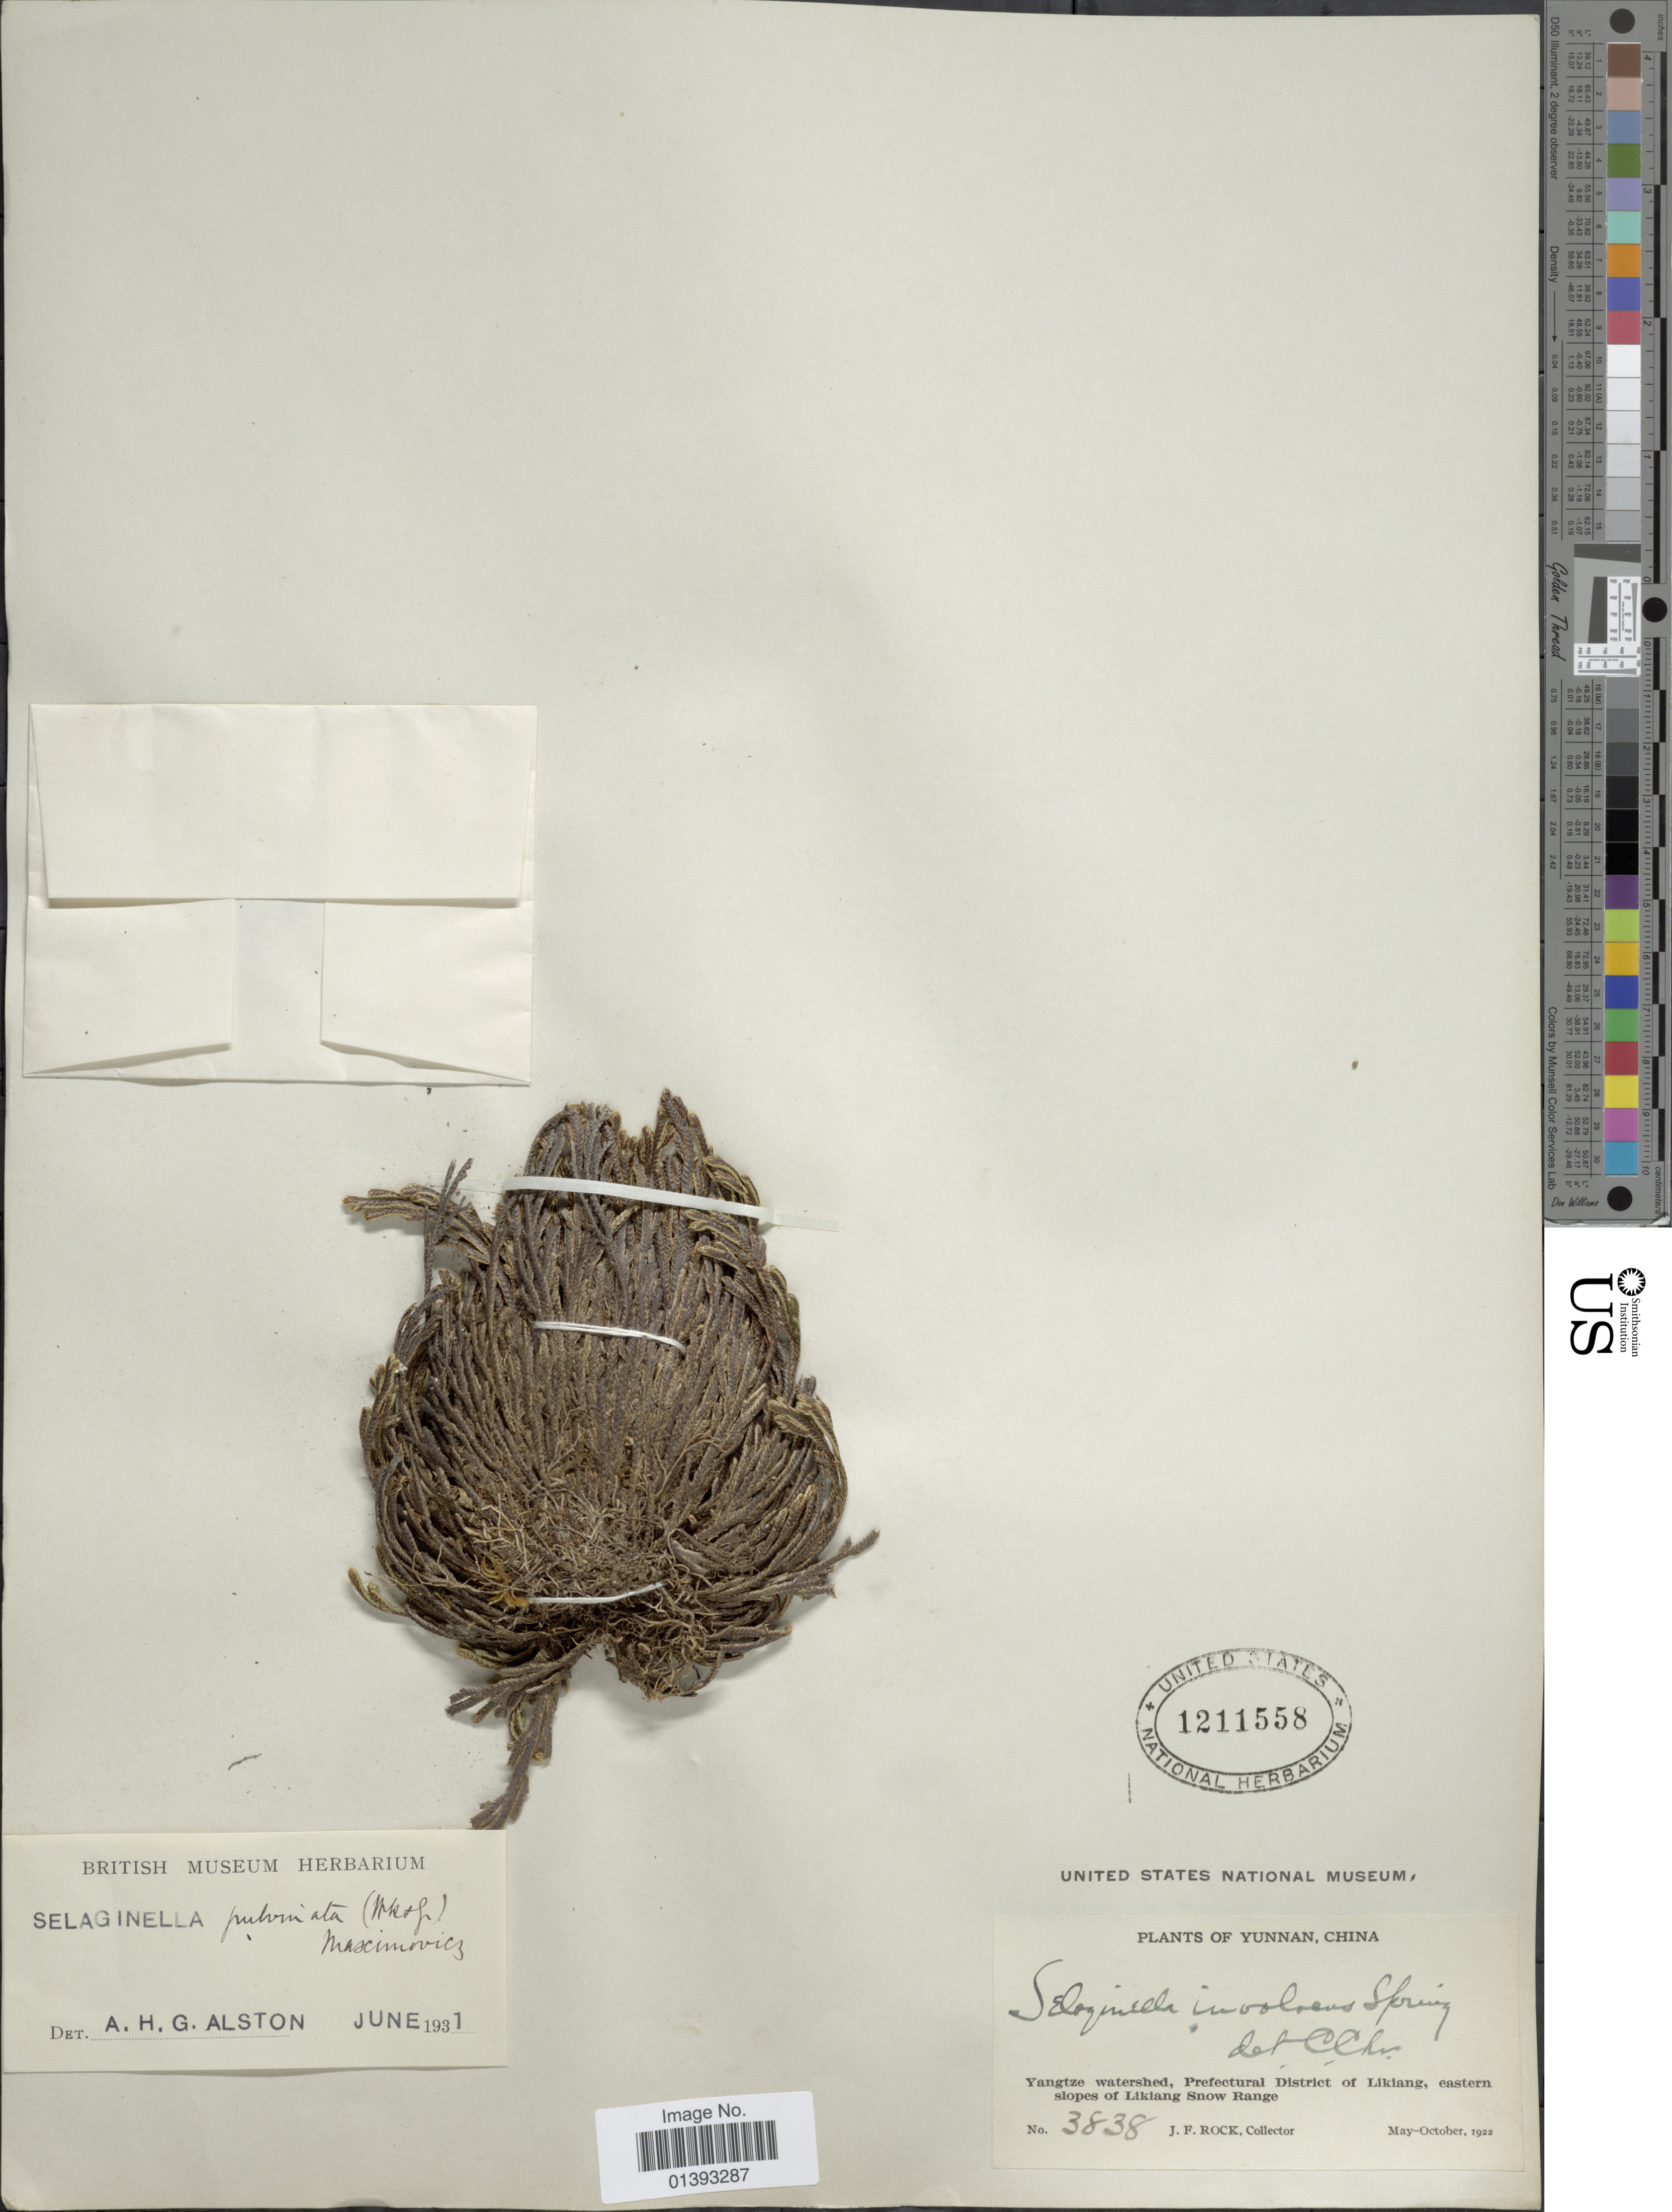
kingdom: Plantae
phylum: Tracheophyta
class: Lycopodiopsida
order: Selaginellales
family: Selaginellaceae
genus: Selaginella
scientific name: Selaginella tamariscina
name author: (P. Beauv.) Spring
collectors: J. Rock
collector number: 3838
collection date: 1922-05/1922-10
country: China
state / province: Yunnan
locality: Yangtze watershed, Prefectural District of Likiang, eastern slopes of Likiang Snow Range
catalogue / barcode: US 1211558